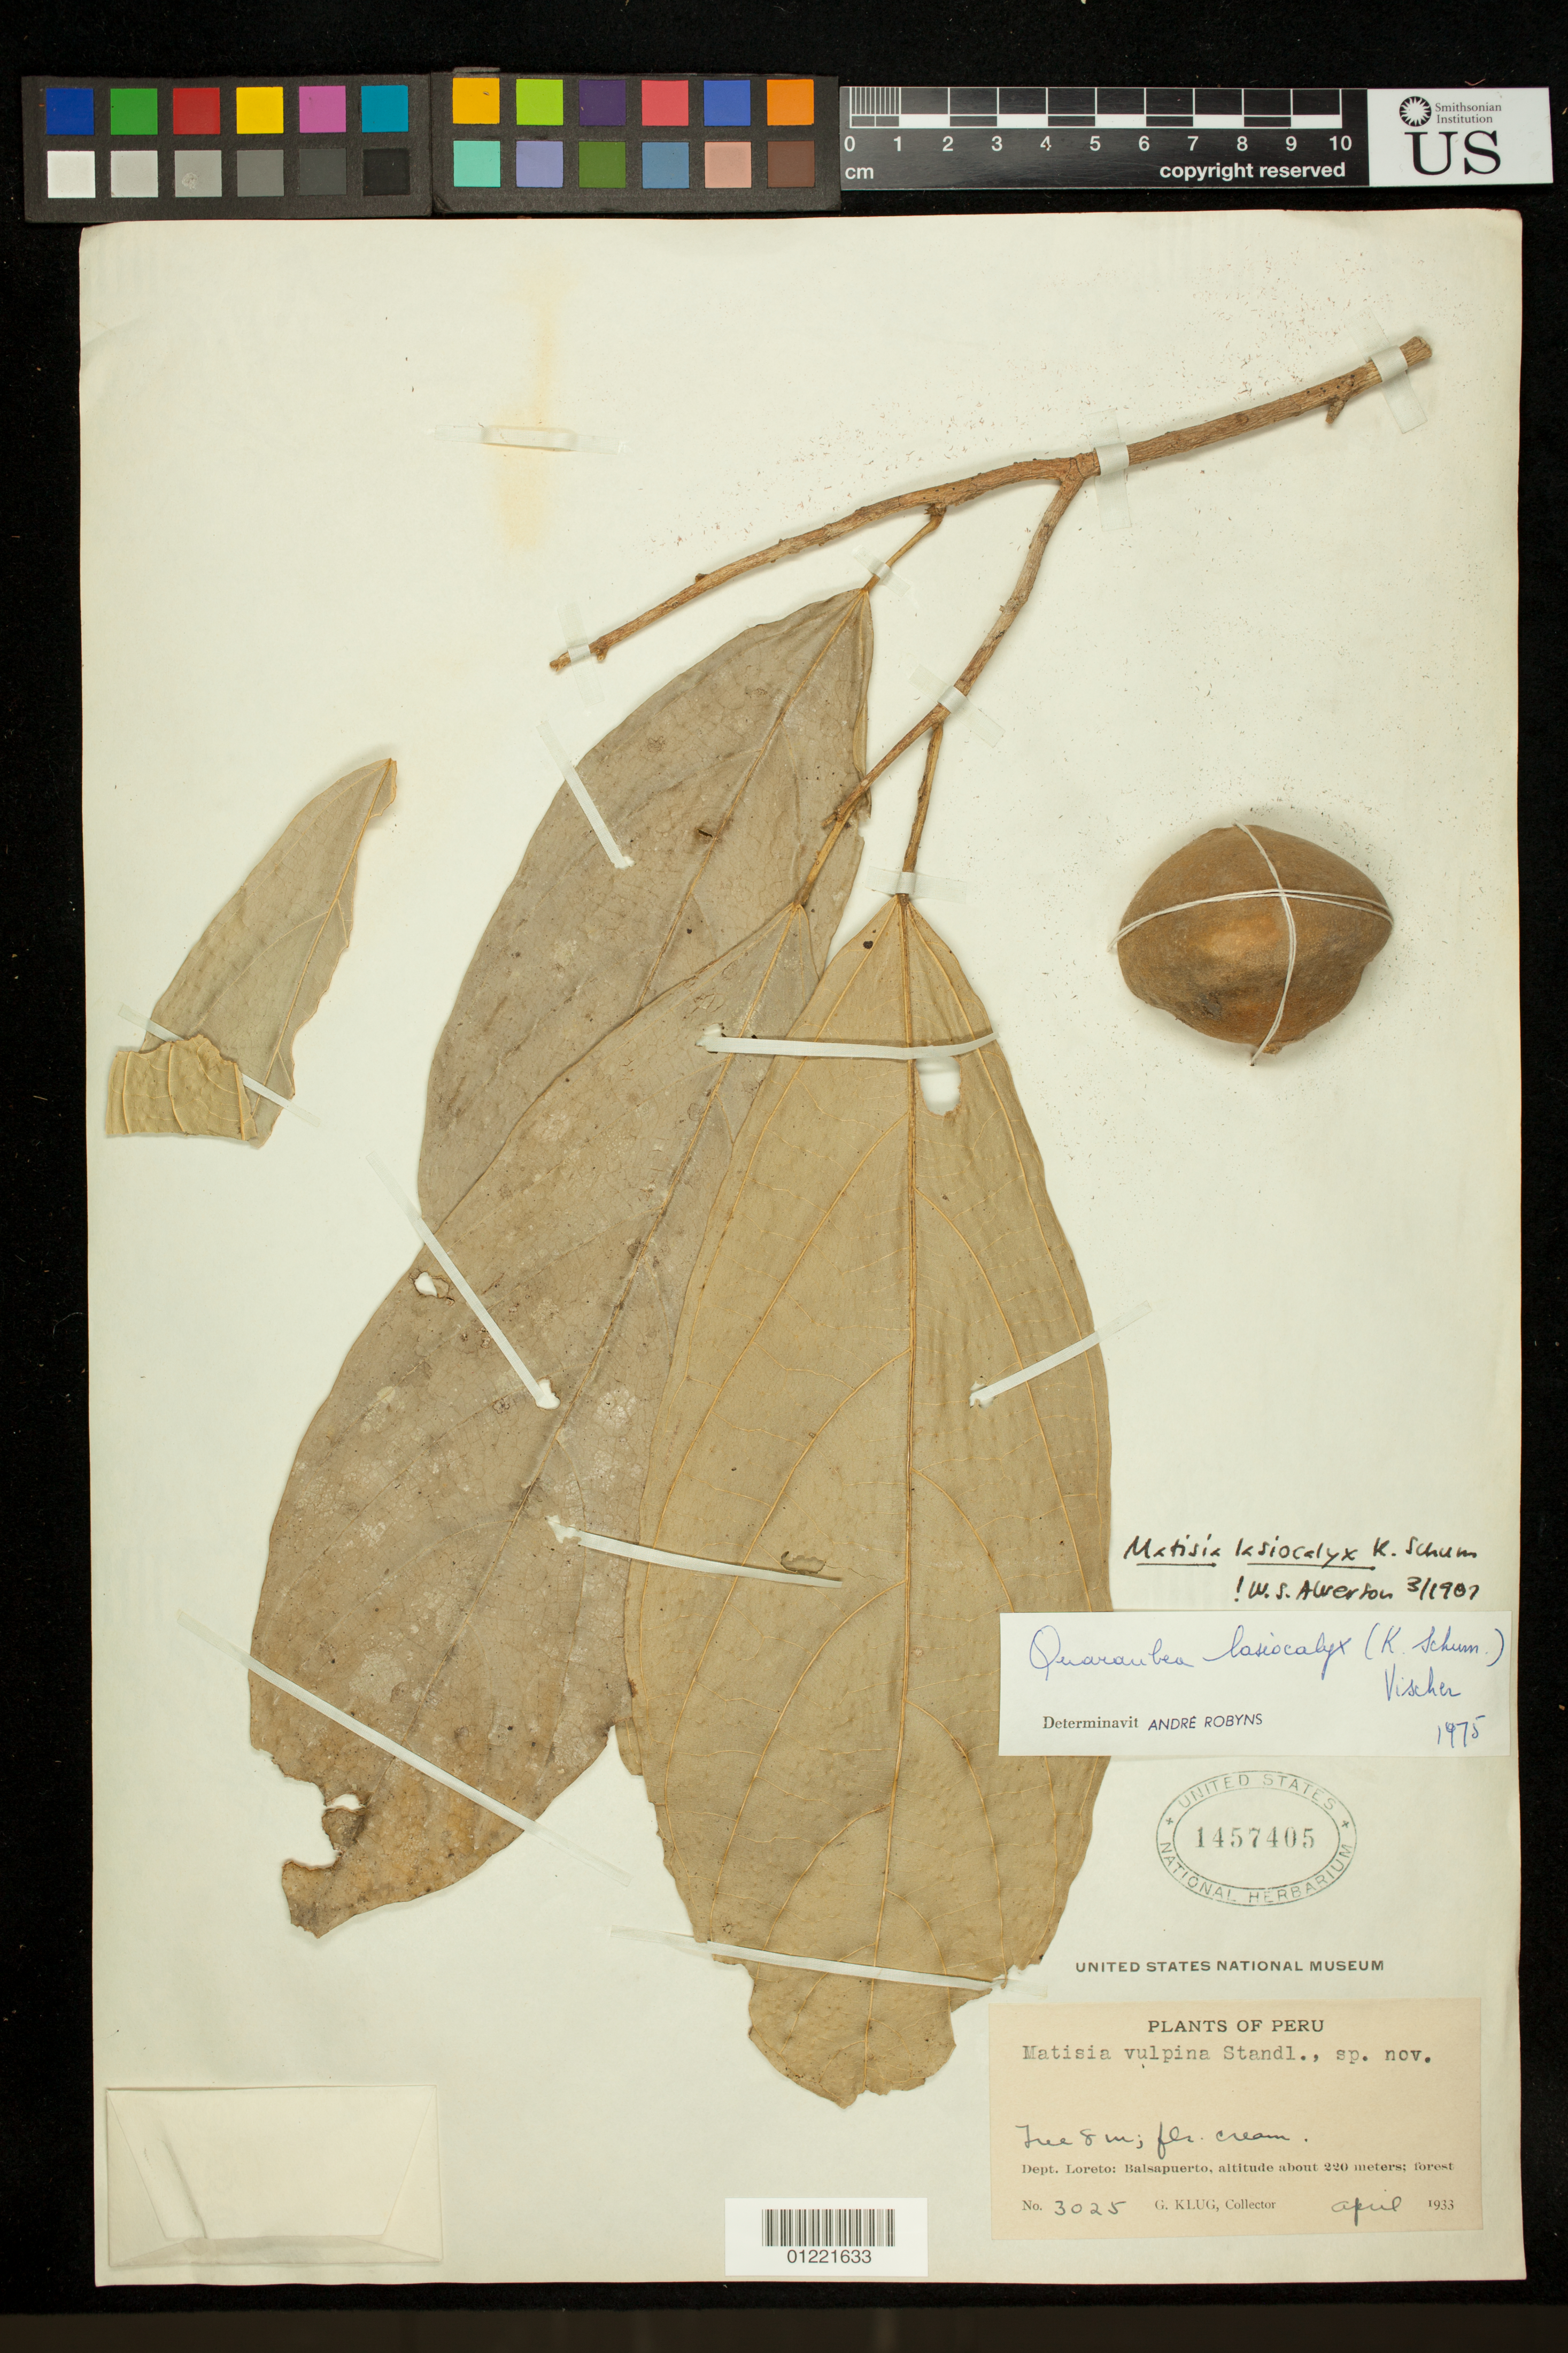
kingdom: Plantae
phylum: Tracheophyta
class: Magnoliopsida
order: Malvales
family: Malvaceae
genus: Matisia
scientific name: Matisia lasiocalyx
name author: Schumach.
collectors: G. Klug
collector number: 3025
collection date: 1933-04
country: Peru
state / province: Loreto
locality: Balsapuerto. Forest.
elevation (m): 220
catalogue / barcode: US 1457405